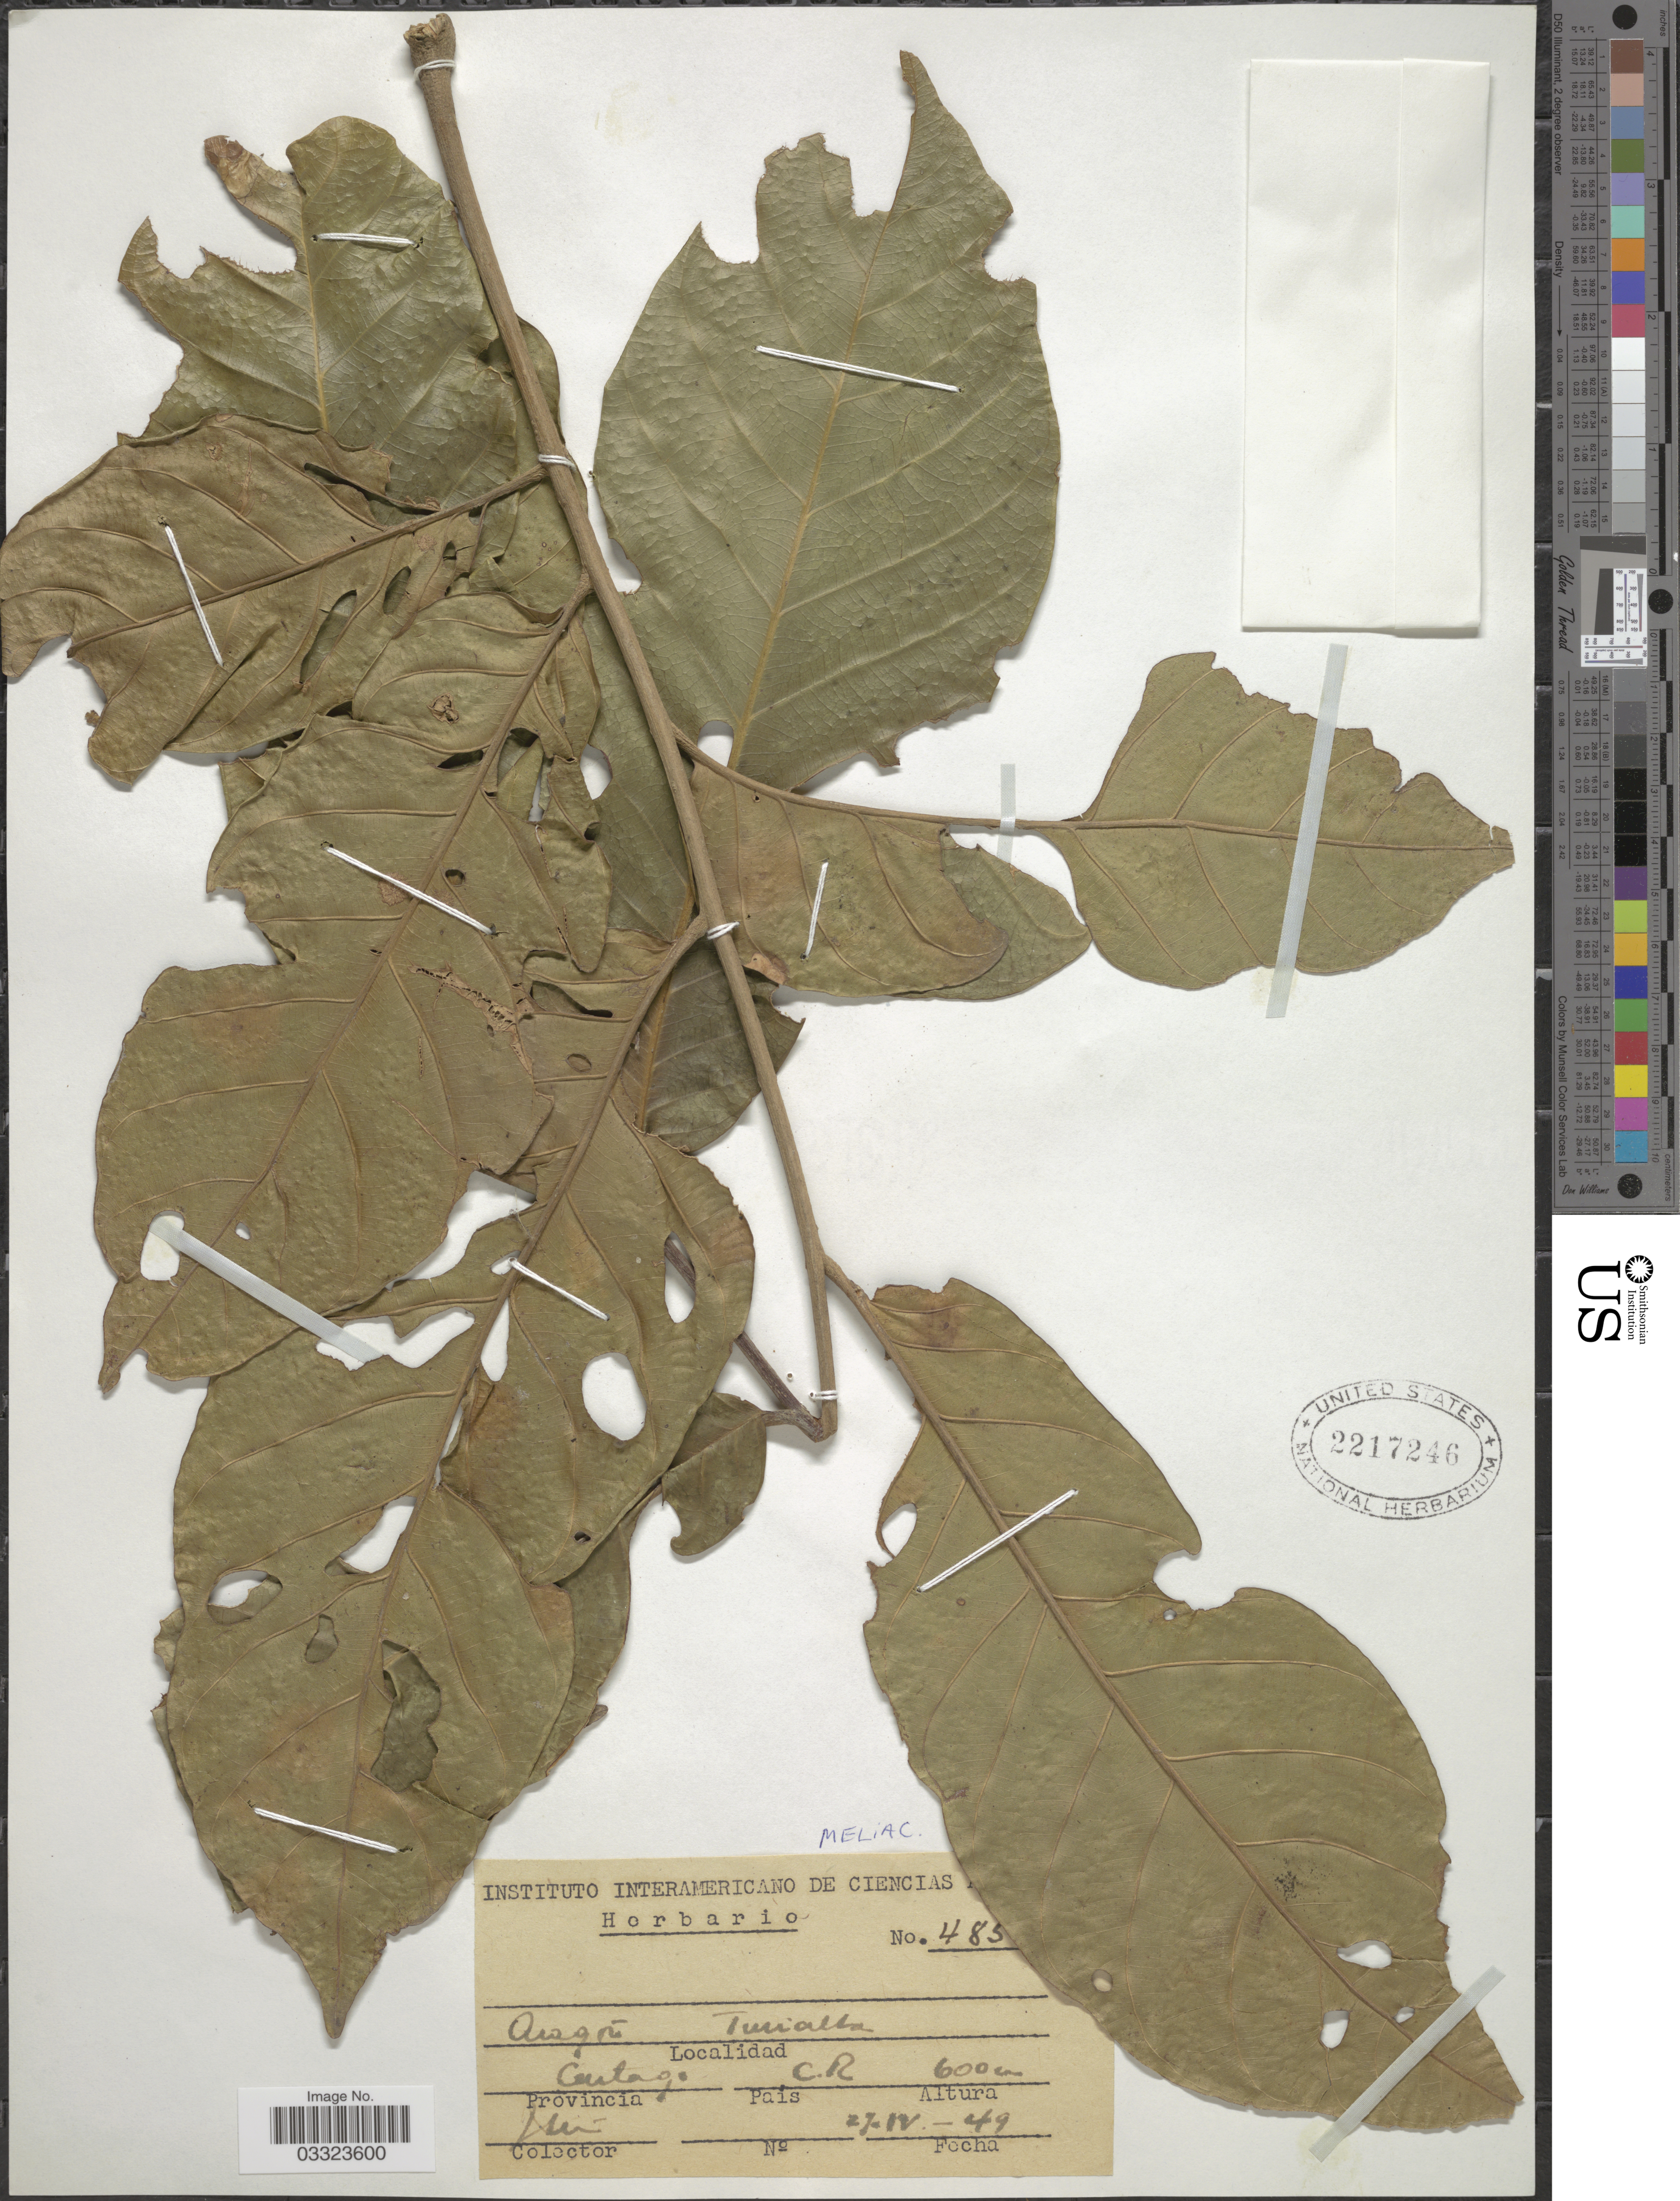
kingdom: Plantae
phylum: Tracheophyta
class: Magnoliopsida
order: Sapindales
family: Meliaceae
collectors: J. León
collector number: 485*!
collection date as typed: Transcribed d/m/y: 27/4/49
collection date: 1949-04-27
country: Costa Rica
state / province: Cartago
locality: Aragón, Turialba.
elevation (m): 600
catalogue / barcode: US 2217246